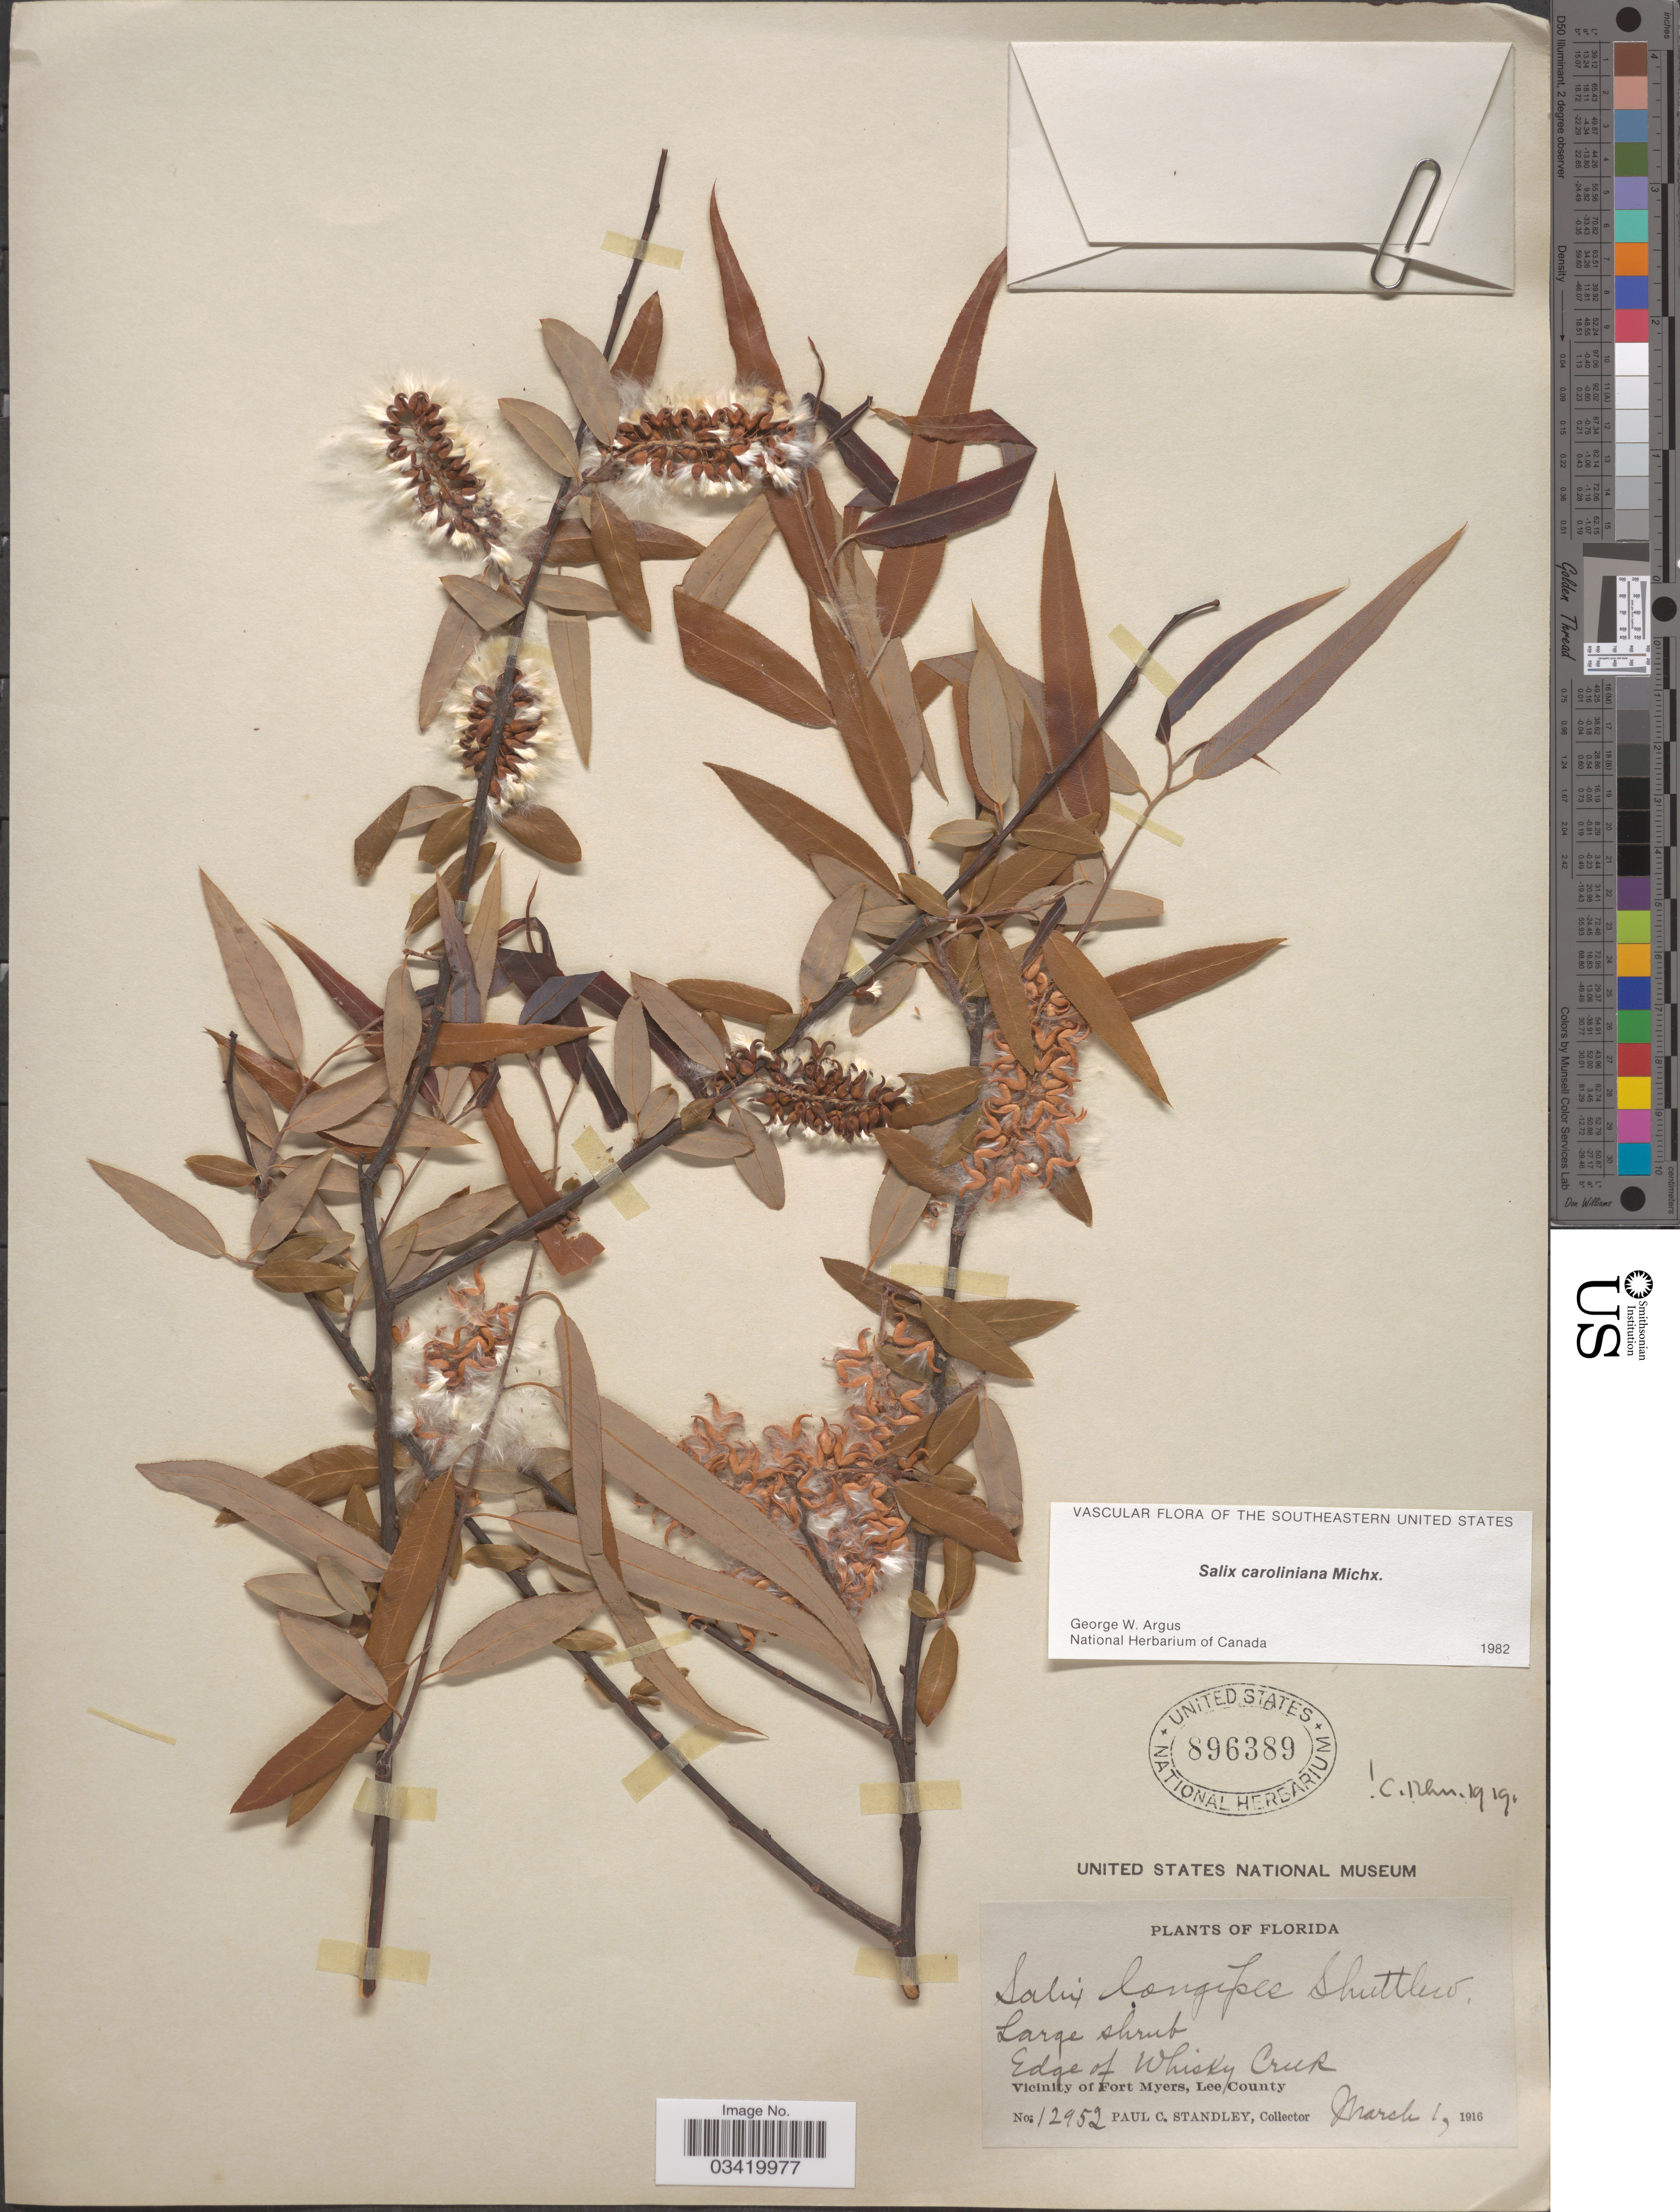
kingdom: Plantae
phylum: Tracheophyta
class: Magnoliopsida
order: Malpighiales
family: Salicaceae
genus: Salix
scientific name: Salix caroliniana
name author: Michx.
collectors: P. C. Standley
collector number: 12952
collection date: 1916-03-01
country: United States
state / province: Florida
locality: Edge of Whisky Creek. Vicinity of Fort Myers, Lee County.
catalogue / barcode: US 896389